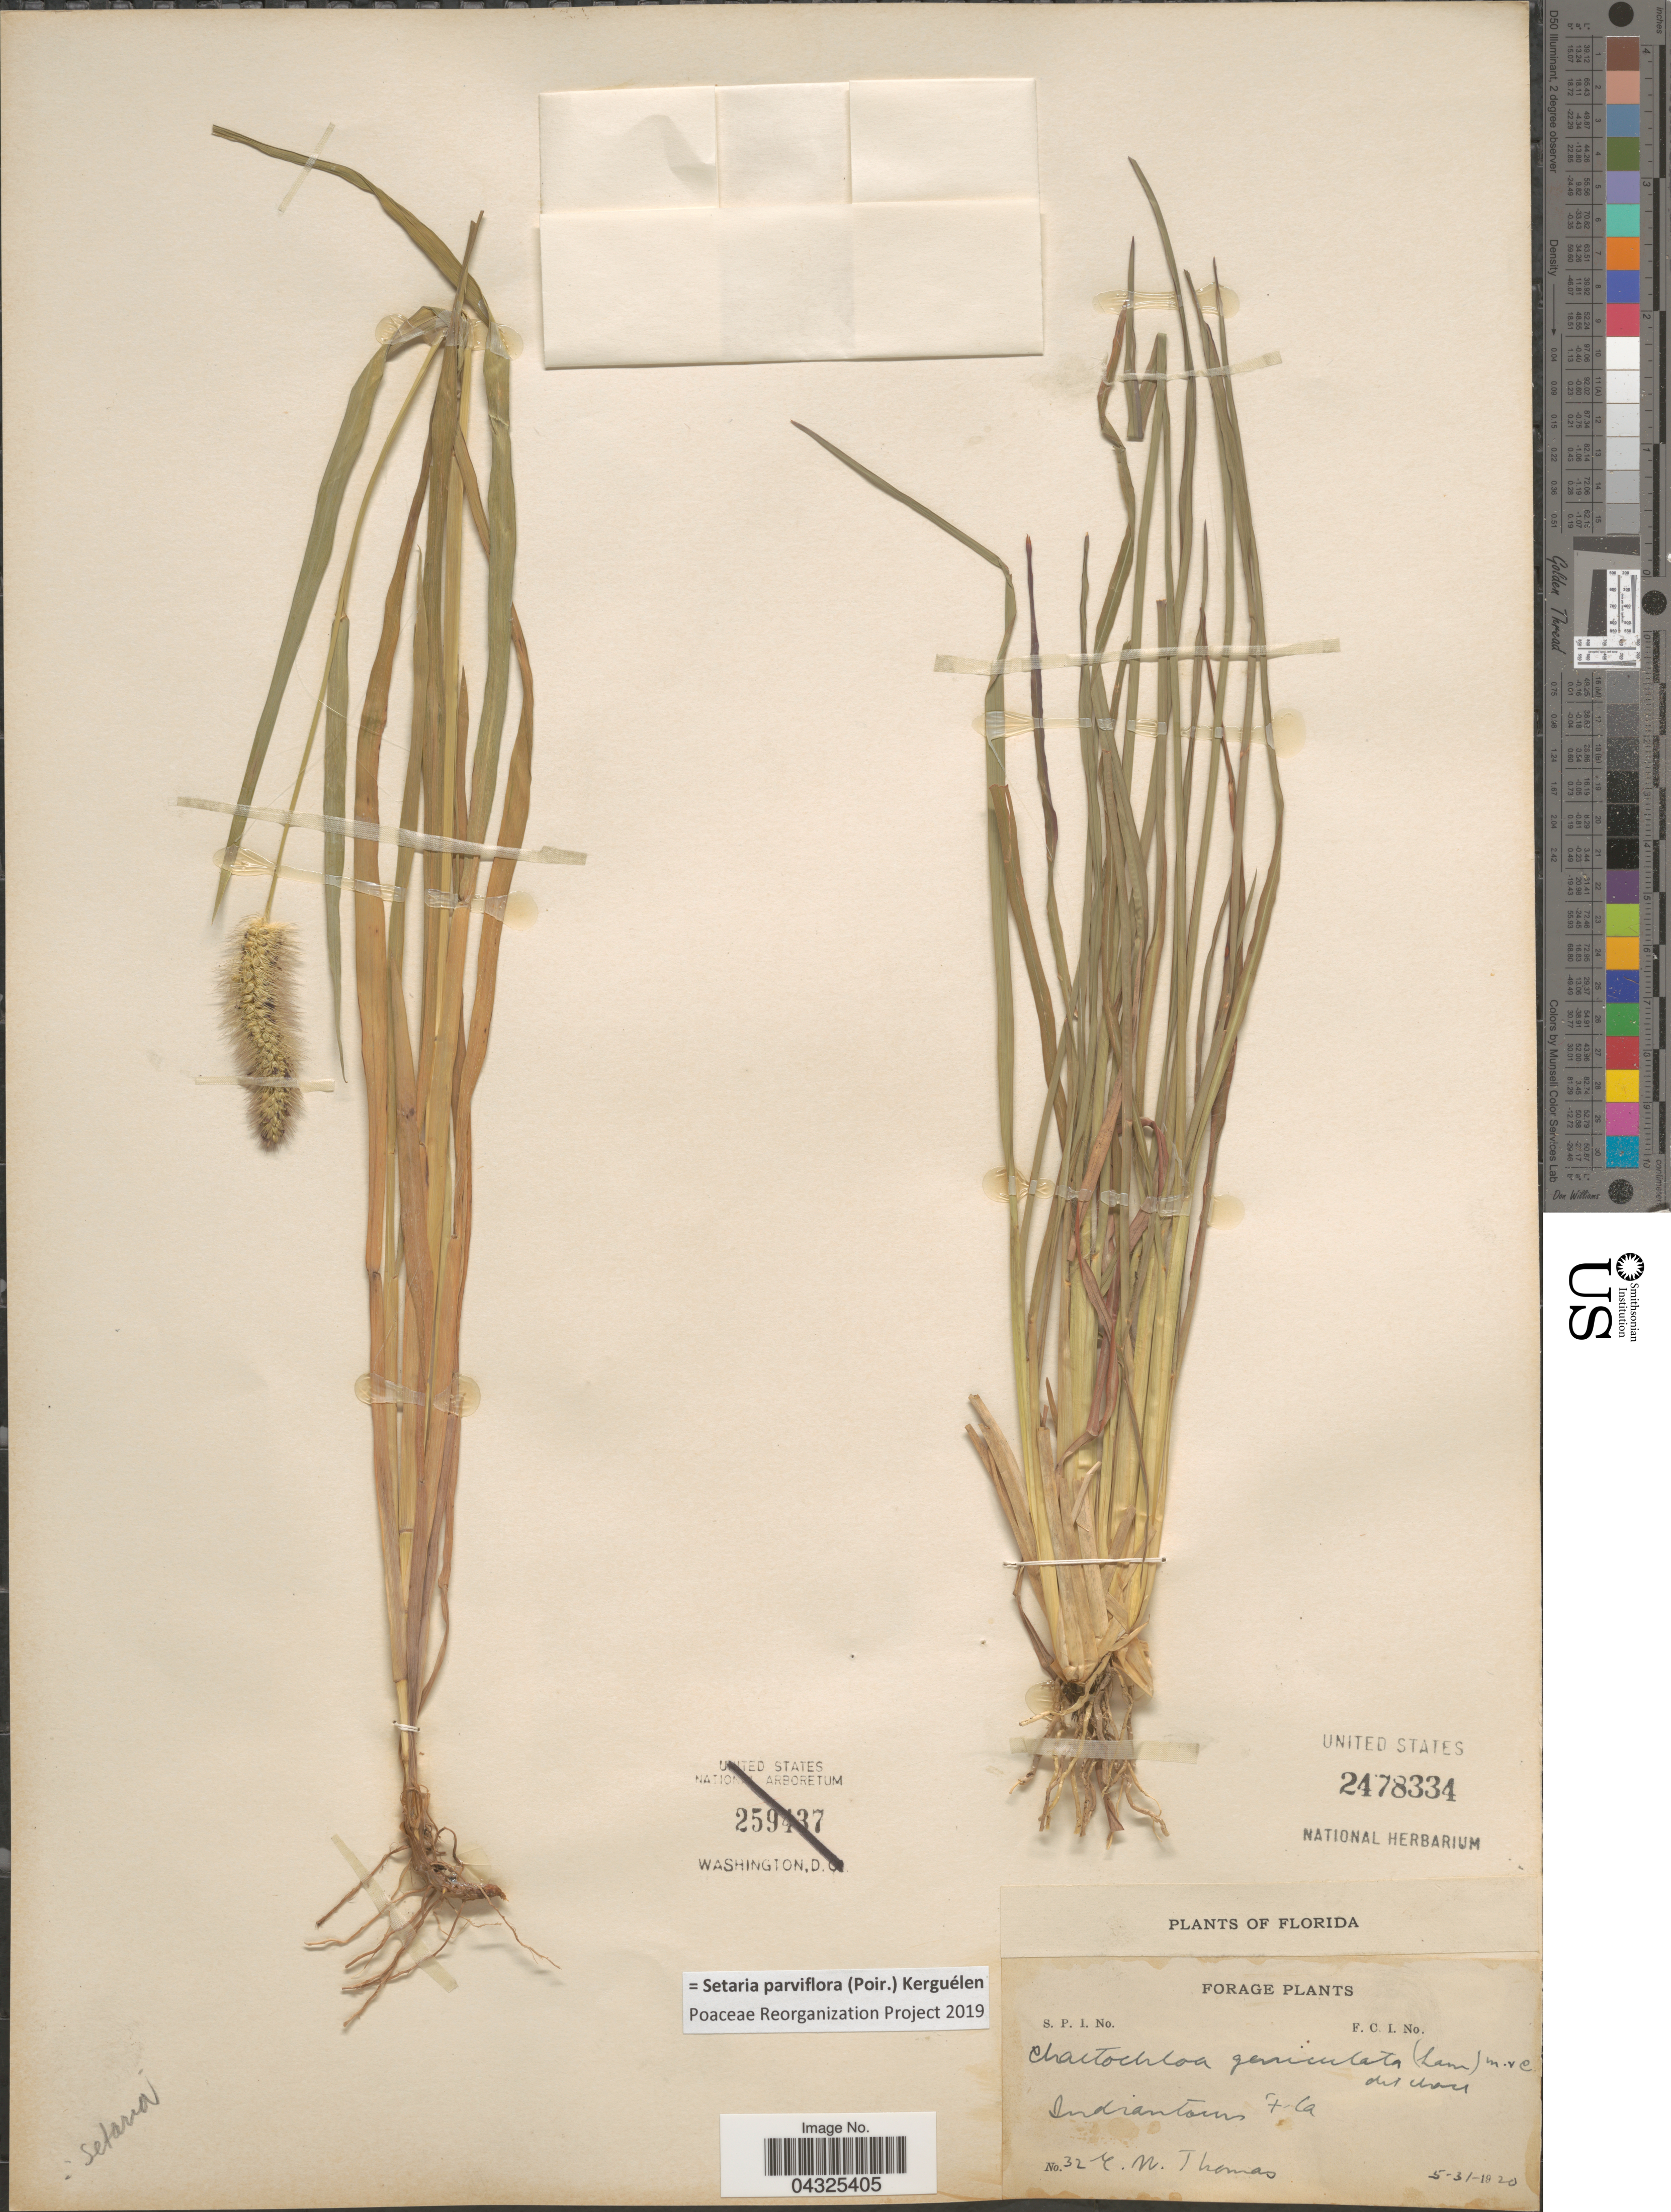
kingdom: Plantae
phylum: Tracheophyta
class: Liliopsida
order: Poales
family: Poaceae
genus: Setaria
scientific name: Setaria parviflora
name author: (Poir.) Kerguélen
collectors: E. Thomas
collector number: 32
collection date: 1920-05-31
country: United States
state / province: Florida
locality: Indiantown.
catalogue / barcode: US 2478334